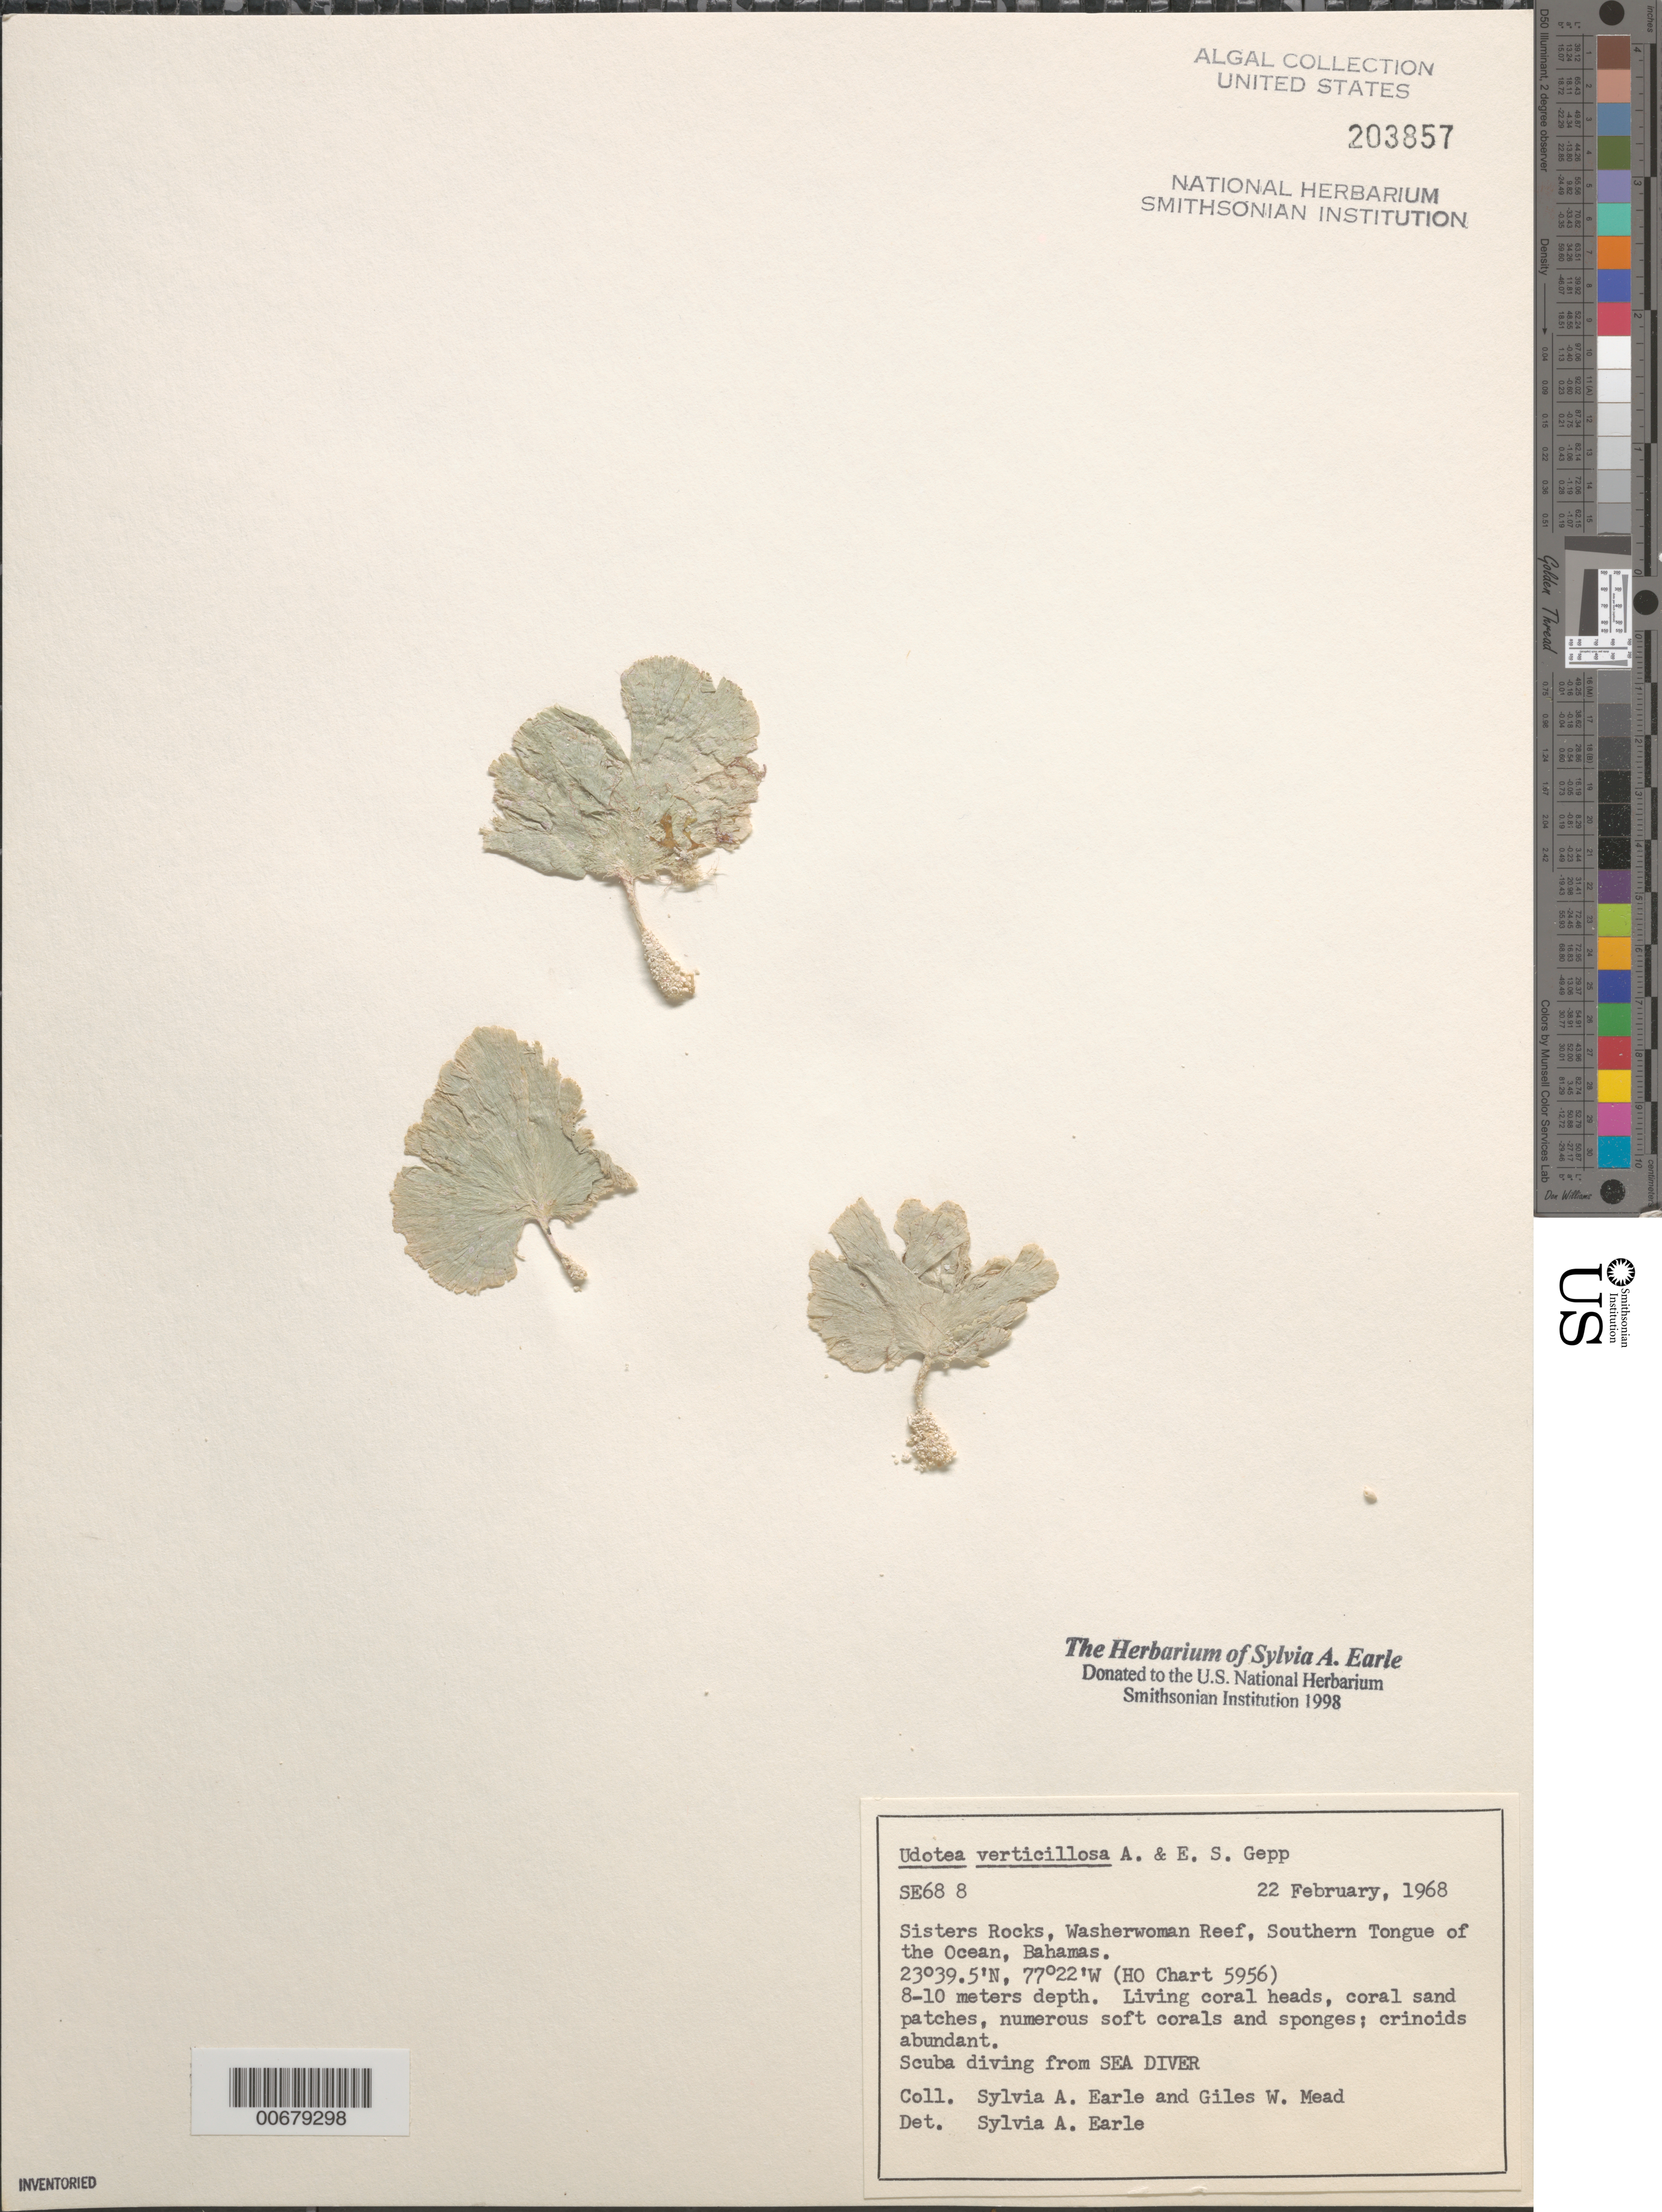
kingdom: Plantae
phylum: Chlorophyta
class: Ulvophyceae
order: Bryopsidales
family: Udoteaceae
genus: Udotea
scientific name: Udotea verticillosa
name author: A. Gepp & E. Gepp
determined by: Earle, S. A.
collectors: S. A. Earle & G. W. Mead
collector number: SE 688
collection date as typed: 22 Feb 1968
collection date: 1968-02-22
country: Bahamas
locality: Sisters Rocks, Washerwoman Reef, Southern Tongue of the Ocean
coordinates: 23 39.5' N, 77 22' W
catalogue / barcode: US 203857